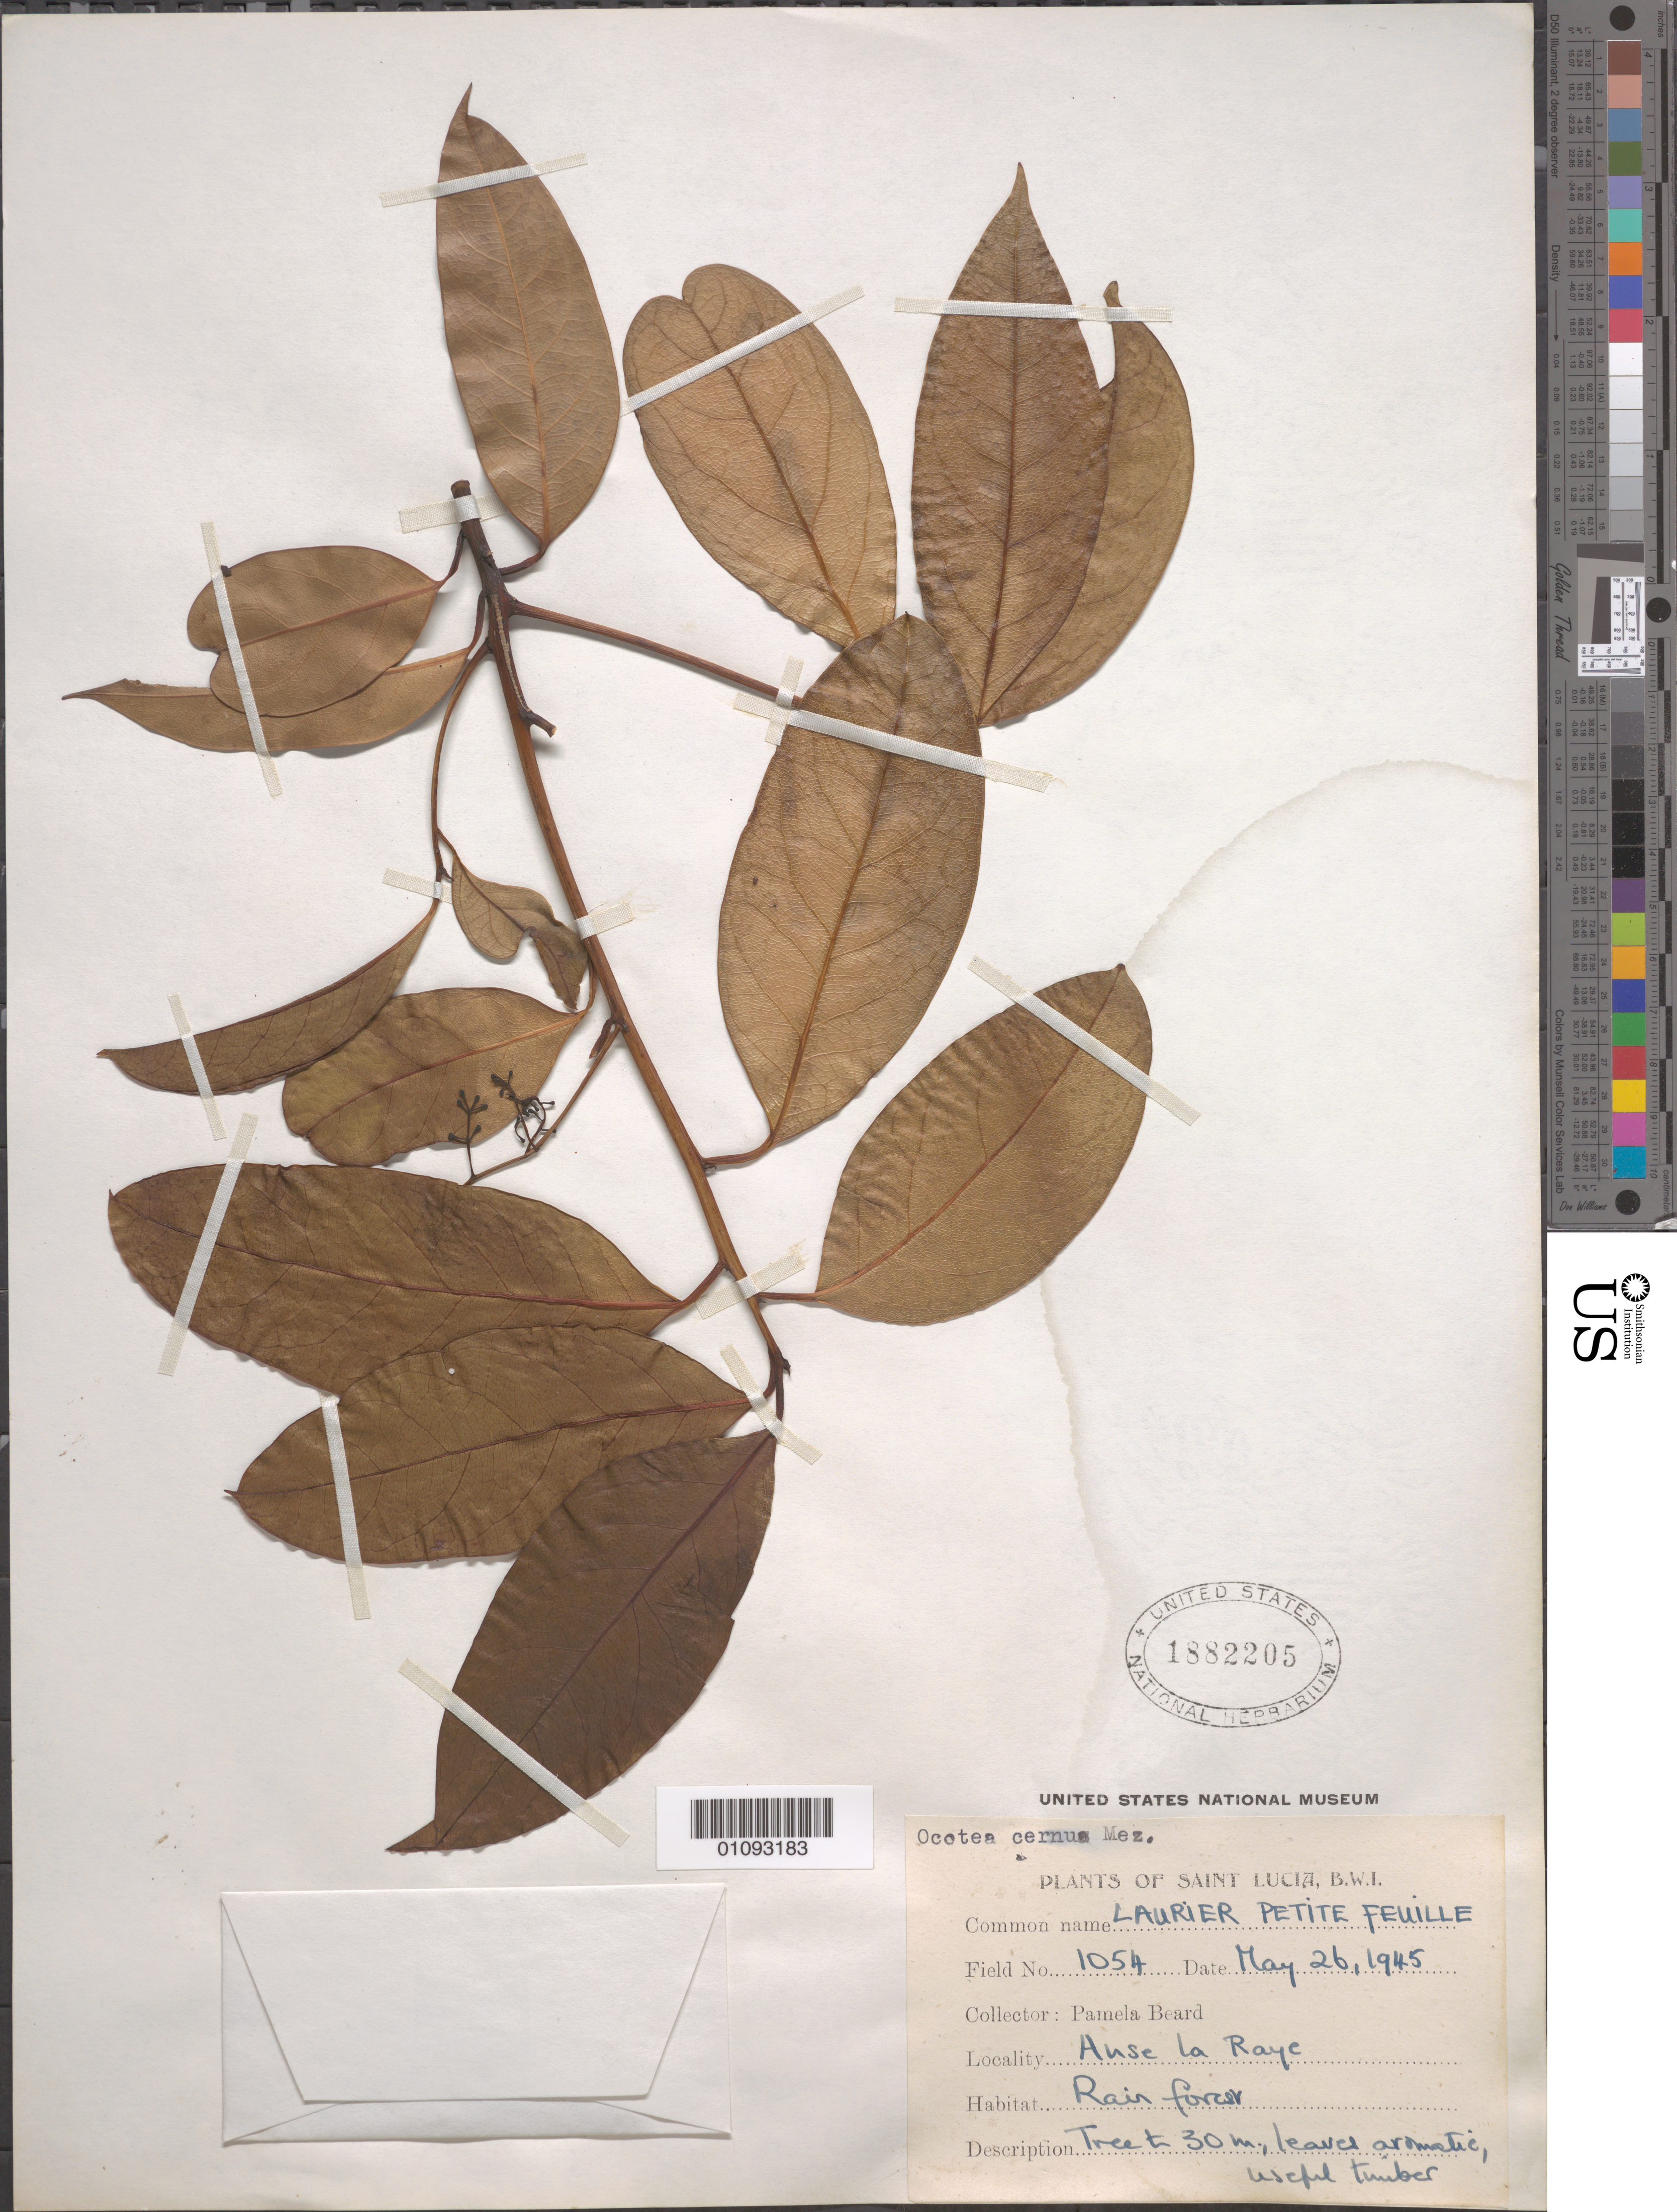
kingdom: Plantae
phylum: Tracheophyta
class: Magnoliopsida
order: Laurales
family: Lauraceae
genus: Ocotea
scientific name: Ocotea cernua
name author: (Nees) Mez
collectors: P. Beard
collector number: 1054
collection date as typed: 20 May 1945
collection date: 1945-05-20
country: St. Lucia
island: St. Lucia I.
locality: Anse la Raye.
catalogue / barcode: US 1882205